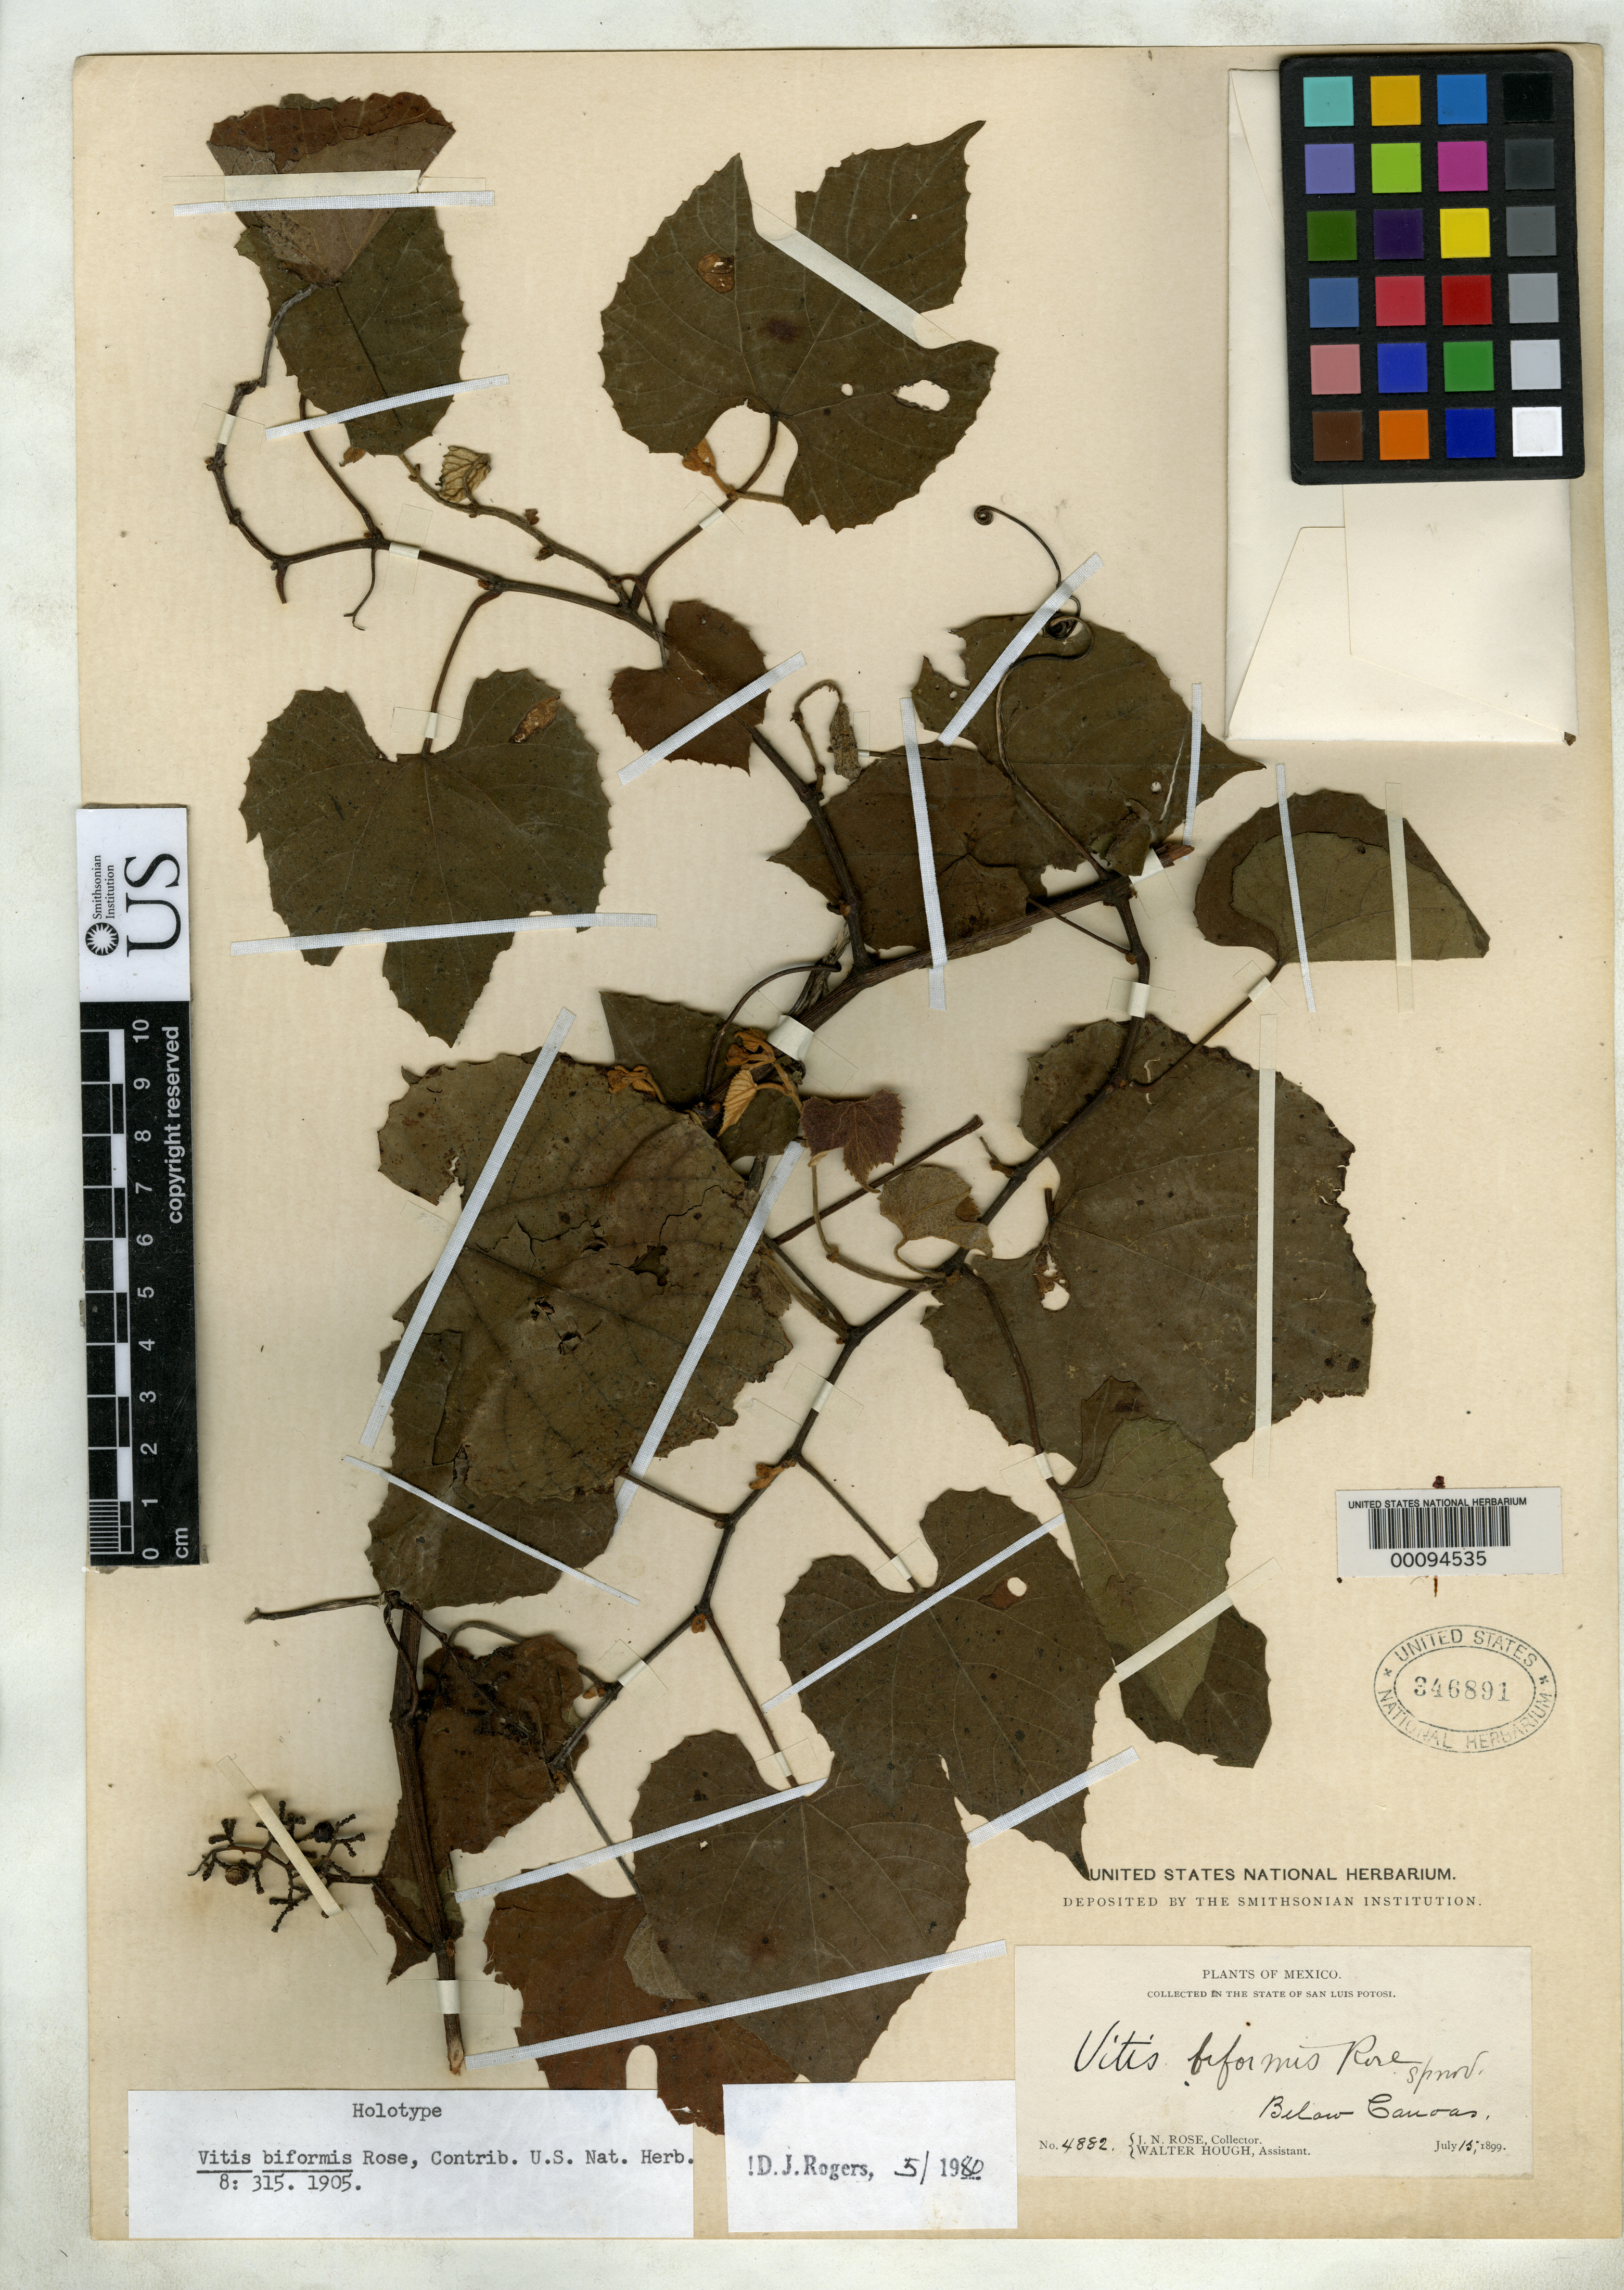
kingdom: Plantae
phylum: Tracheophyta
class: Magnoliopsida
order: Vitales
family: Vitaceae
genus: Vitis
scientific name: Vitis biformis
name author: Rose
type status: Holotype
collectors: J. N. Rose & W. Hough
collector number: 4882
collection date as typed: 15 Jul 1899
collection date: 1899-07-15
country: Mexico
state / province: San Luis Potosi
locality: Near Las Canvas.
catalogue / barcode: US 346891